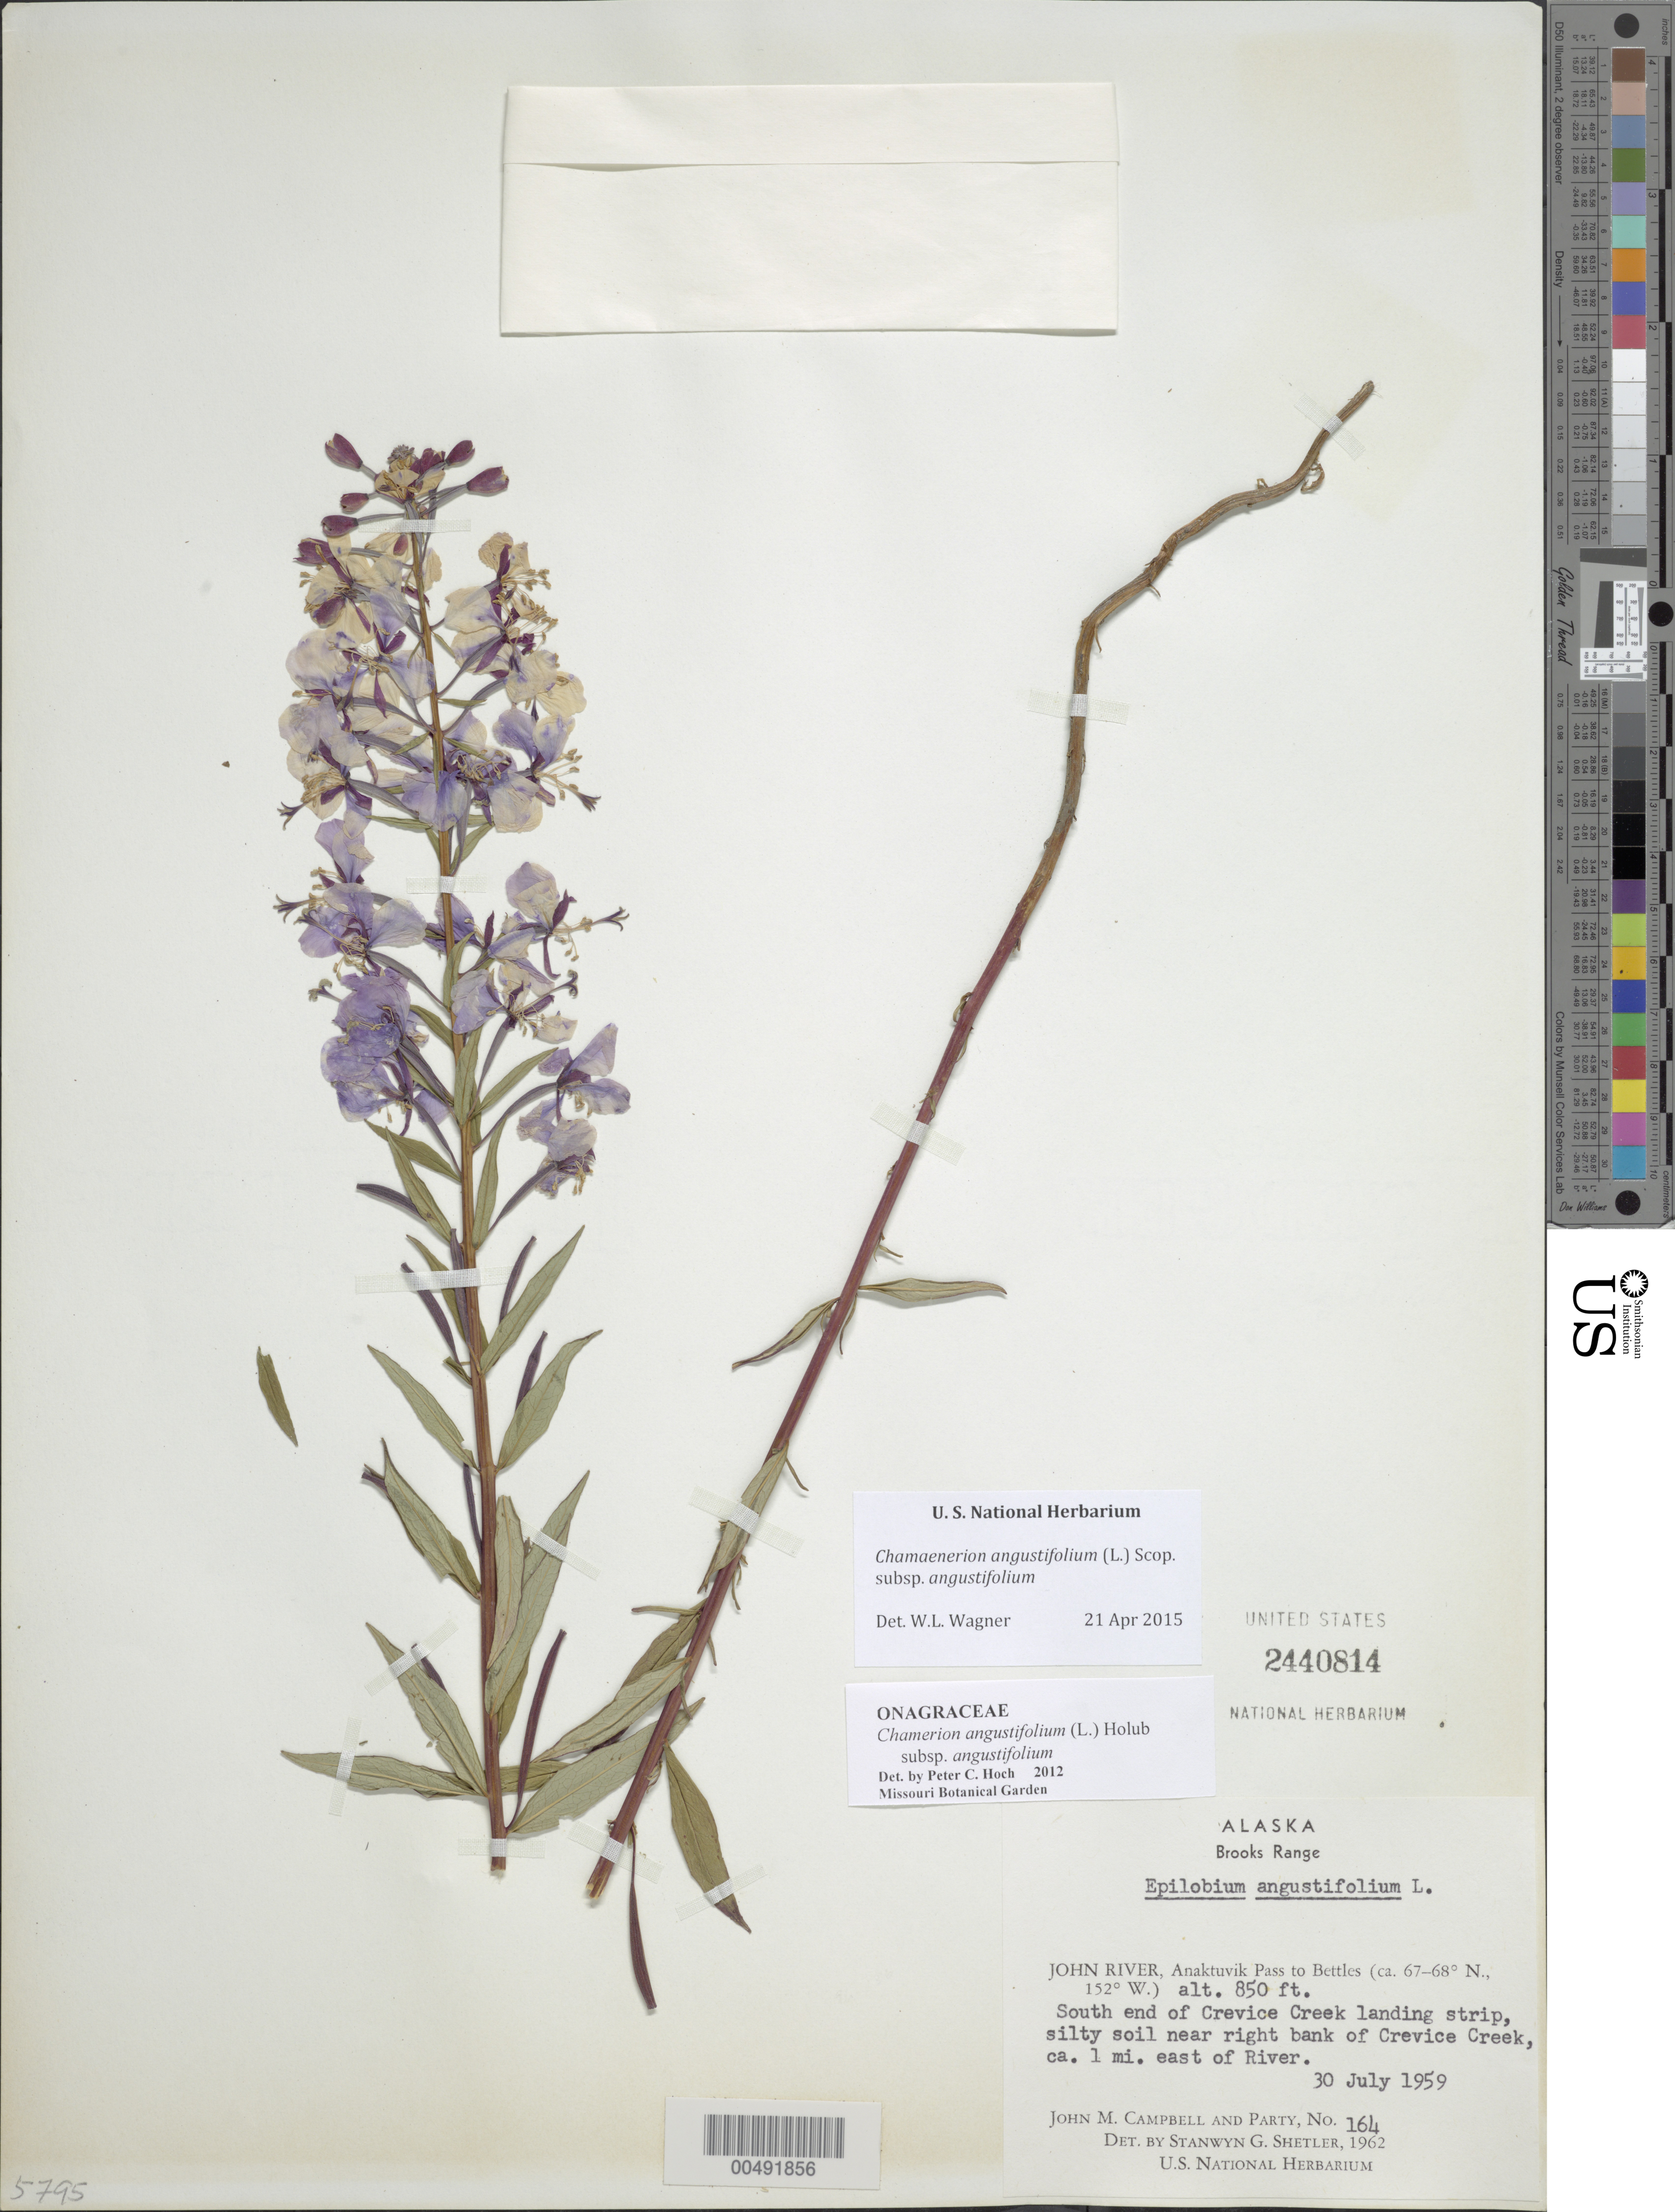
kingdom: Plantae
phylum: Tracheophyta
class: Magnoliopsida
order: Myrtales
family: Onagraceae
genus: Chamaenerion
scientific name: Chamaenerion angustifolium subsp. angustifolium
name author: (L.) Scop.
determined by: Wagner, W. L., (BOT), Smithsonian Institution - National Museum of Natural History (UNITED STATES)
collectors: J. M. Campbell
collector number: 164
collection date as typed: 30 Jun 1959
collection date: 1959-06-30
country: United States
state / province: Alaska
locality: Brooks Range, 1 mi. E of John River, Anaktuvuk Pass to Bettles, S end of Crevice Creek landing strip (lat/long recorded as: lat=::: long=152:0:0:W)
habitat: silty soil near right bank of Crevice Creek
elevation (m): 259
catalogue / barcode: US 2440814